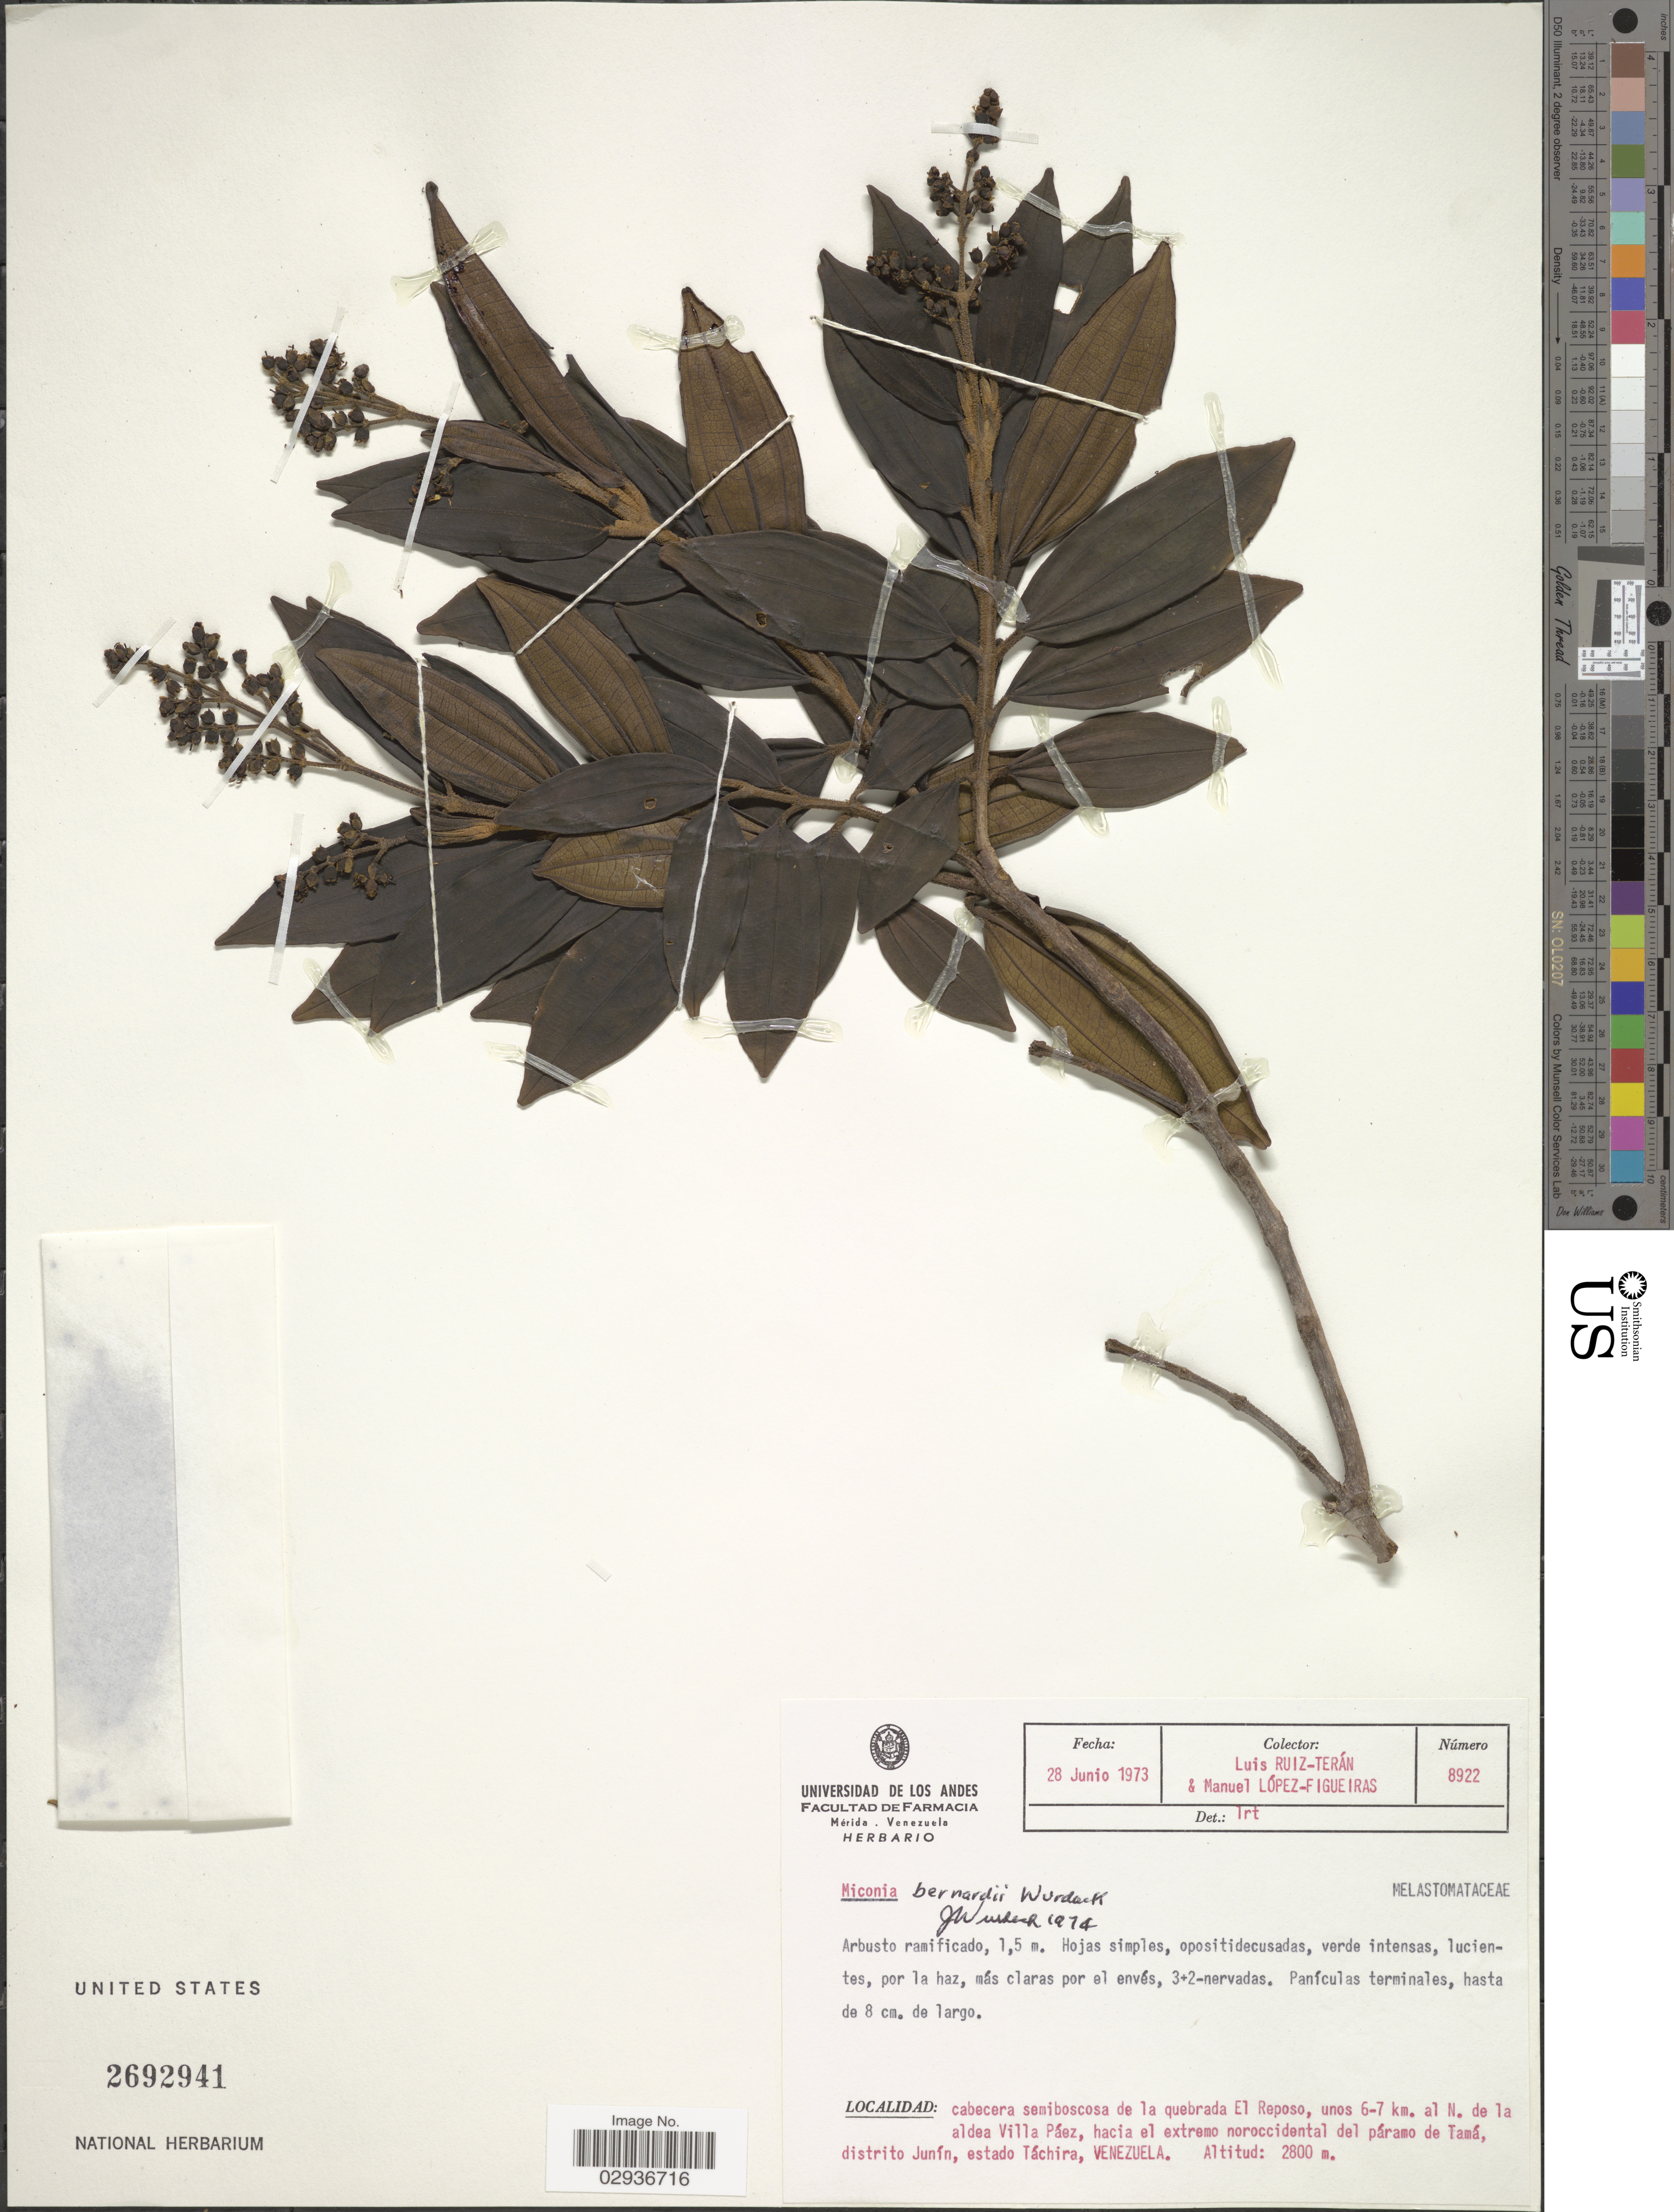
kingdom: Plantae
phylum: Tracheophyta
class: Magnoliopsida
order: Myrtales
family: Melastomataceae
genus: Miconia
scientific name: Miconia bernardii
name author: Wurdack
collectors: L. Teran & M. López Figueiras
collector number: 8922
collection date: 1973-06-28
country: Venezuela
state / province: Tachira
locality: Cabecera semiboscosa de la quebrada El Reposo, unos 6-7 km. al N. de la aldea Villa Páez, hacia el extremo noroccidental del páramo de Tamá, distrito Junín.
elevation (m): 2800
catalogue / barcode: US 2692941